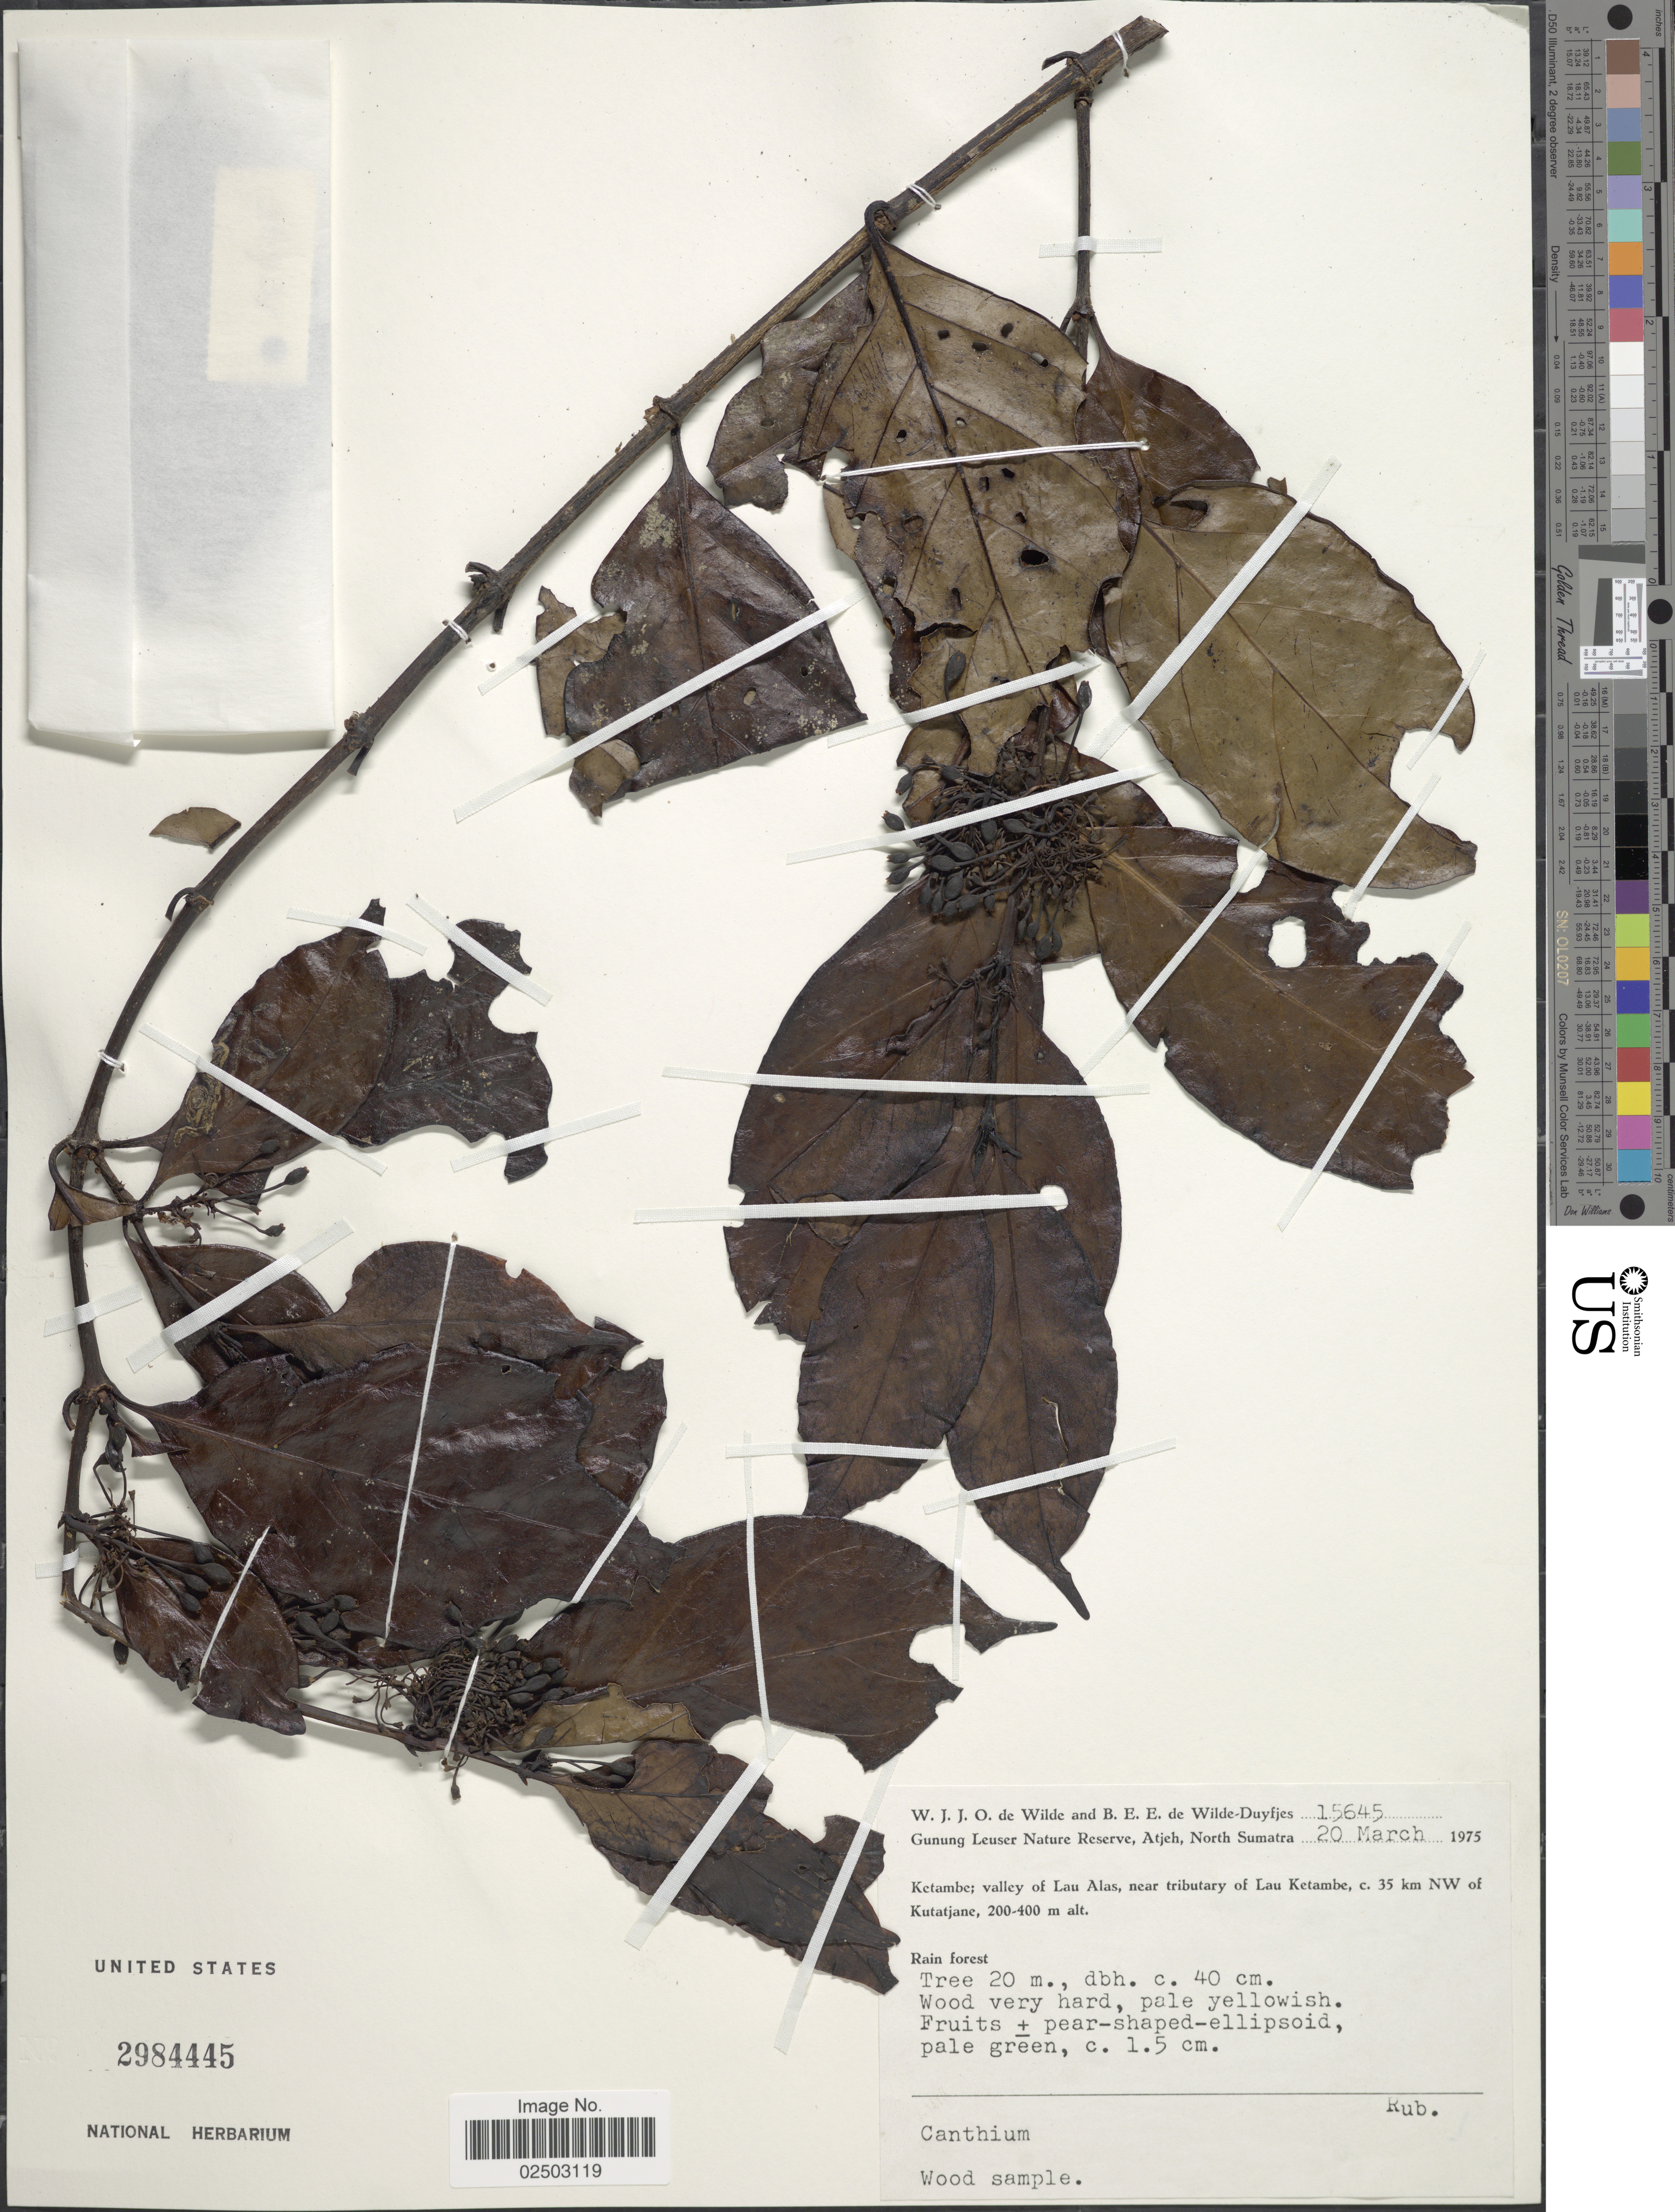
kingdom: Plantae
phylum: Tracheophyta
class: Magnoliopsida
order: Gentianales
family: Rubiaceae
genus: Bridsonia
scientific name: Bridsonia chamaedendrum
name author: (Kuntze) Verstraete & A.E. van Wyk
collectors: W. J. de Wilde & B. E. de Wilde-Duyfjes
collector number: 15645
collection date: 1975-03-20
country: Indonesia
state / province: Sumatra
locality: Gunung Leuser Nature Reserve, Atjeh, North Sumatra, Ketambe; valley of Lau Alas, near tributary of Lau Ketambe, c. 35 km NW of Kutatjane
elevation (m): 200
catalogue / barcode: US 2984445